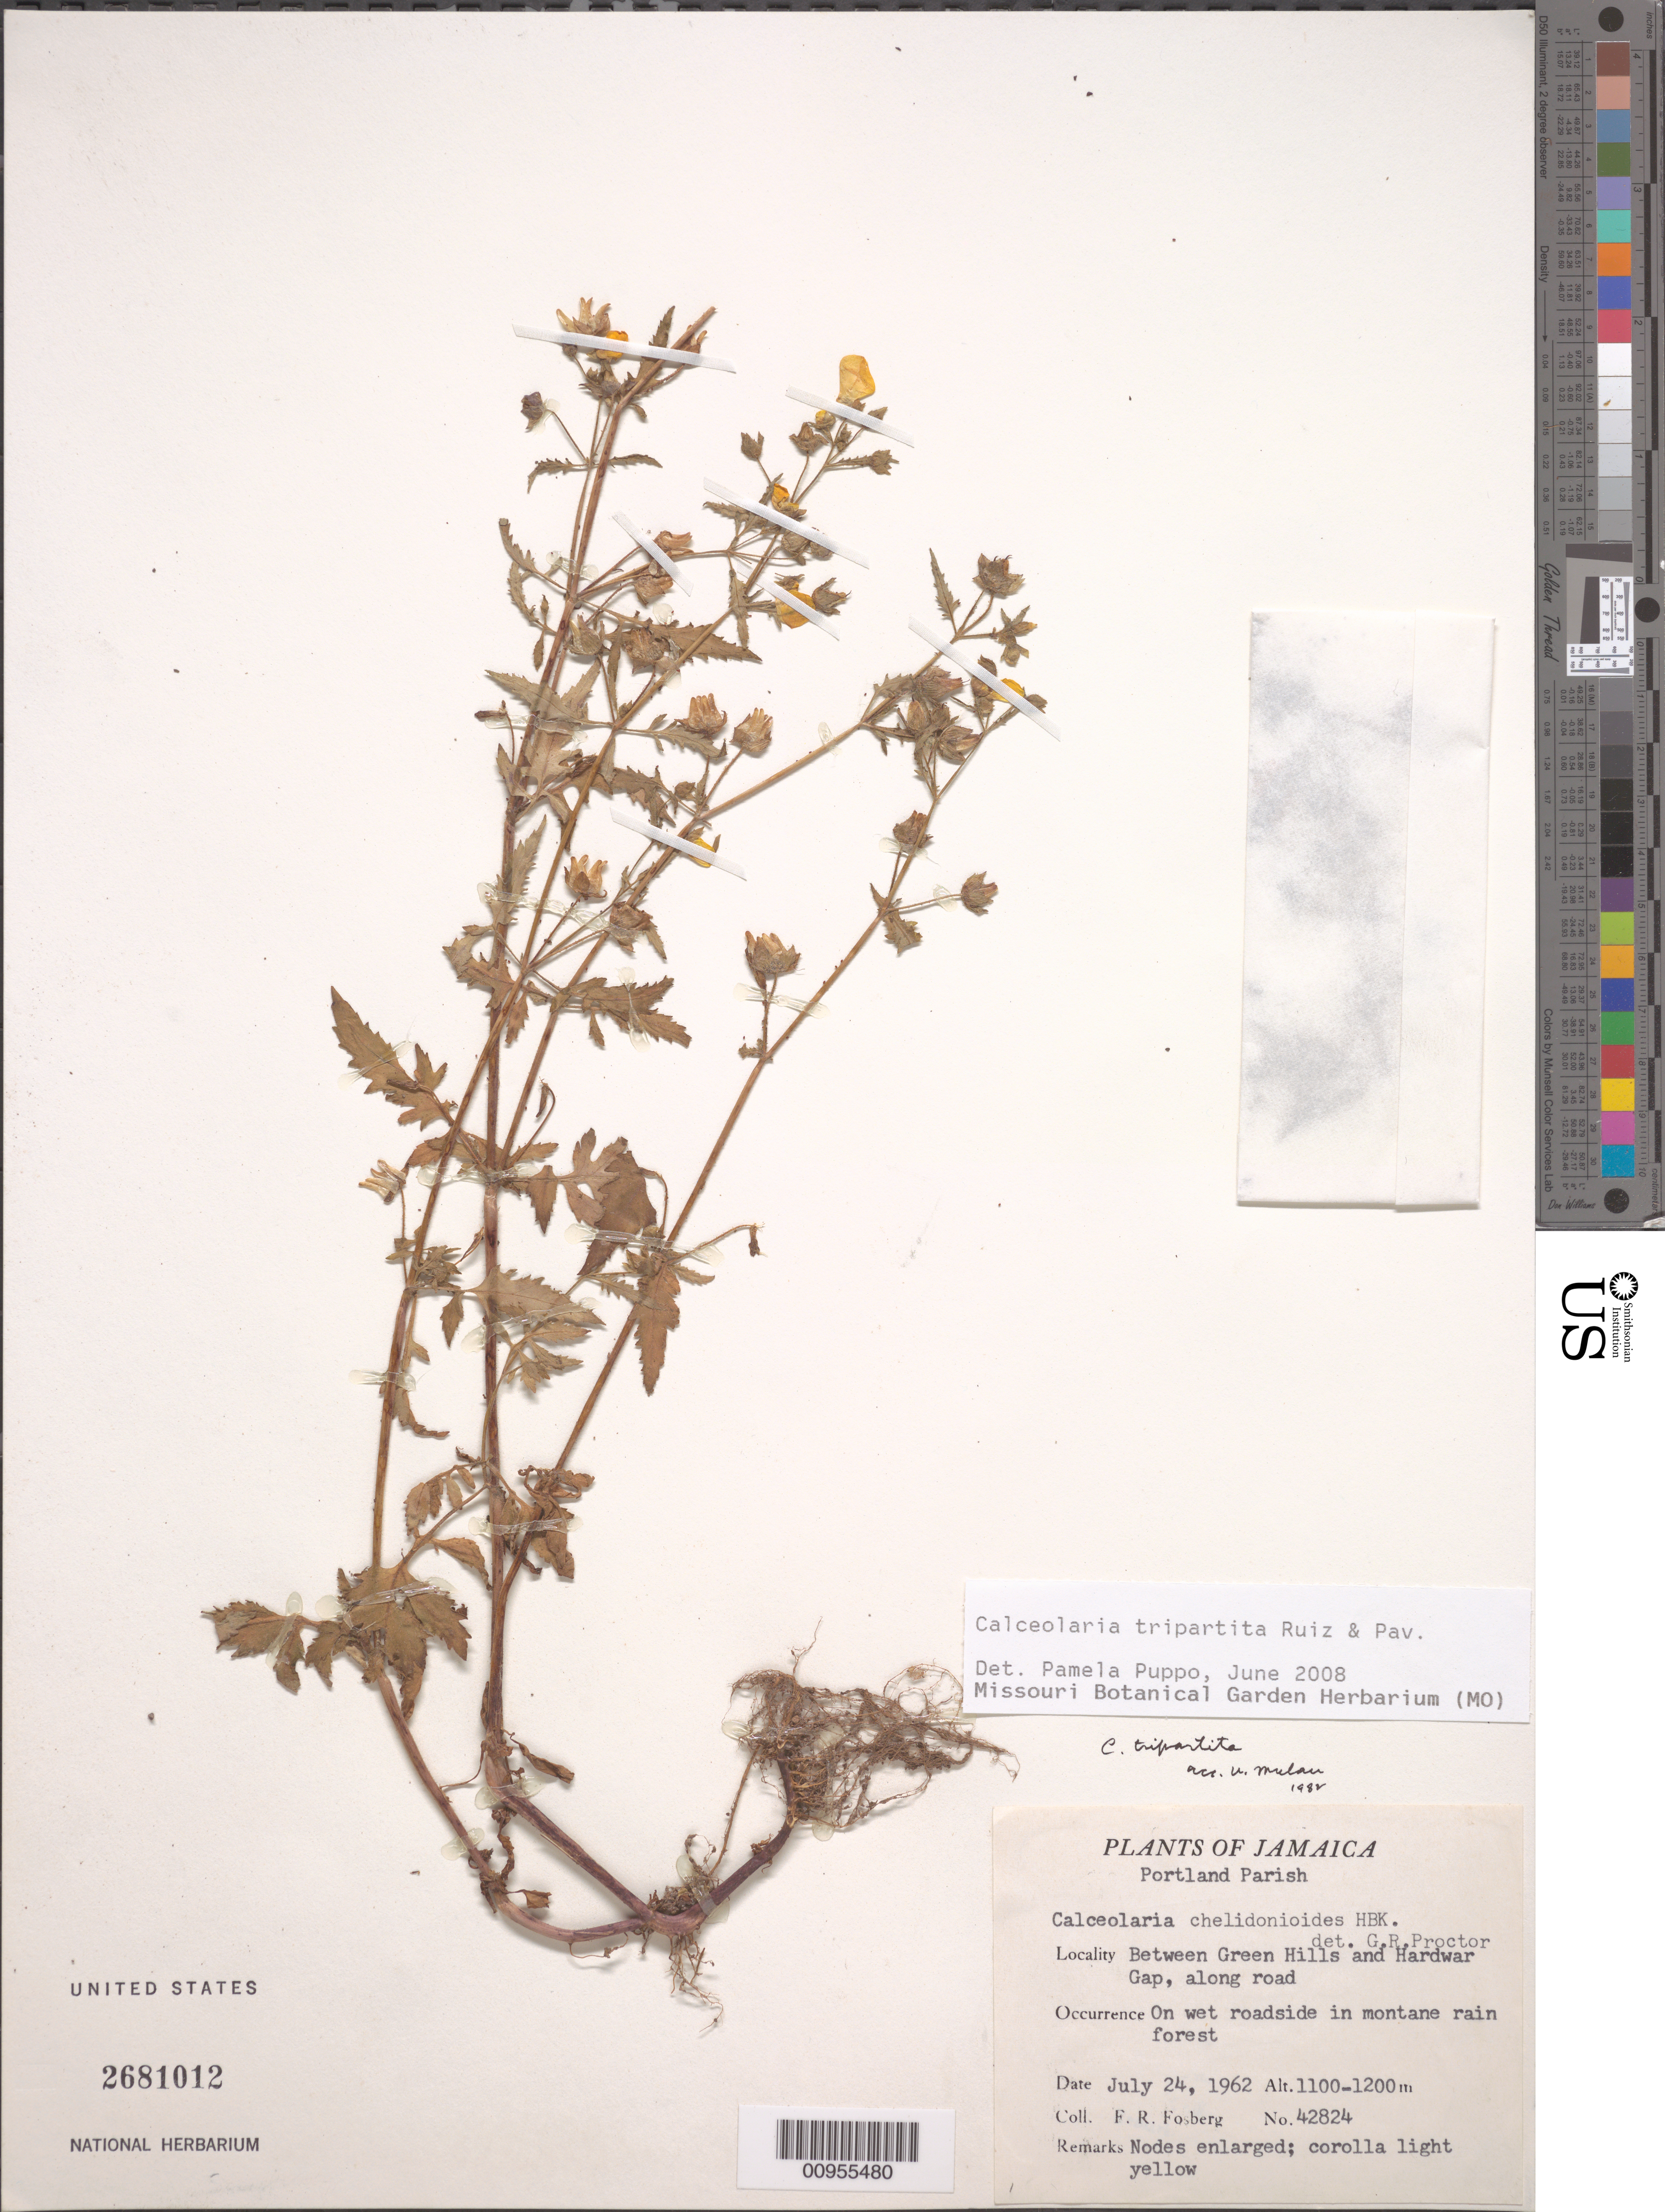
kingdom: Plantae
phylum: Tracheophyta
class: Magnoliopsida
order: Lamiales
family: Calceolariaceae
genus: Calceolaria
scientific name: Calceolaria tripartita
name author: Ruiz & Pav.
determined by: Puppo, P.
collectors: F. R. Fosberg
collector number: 42824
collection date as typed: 24 Jul 1962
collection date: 1962-07-24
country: Jamaica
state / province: Portland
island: Jamaica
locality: Between Green Hills and Hardwar Gap.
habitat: On wet roadside in montane rain forest.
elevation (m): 1100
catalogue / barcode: US 2681012